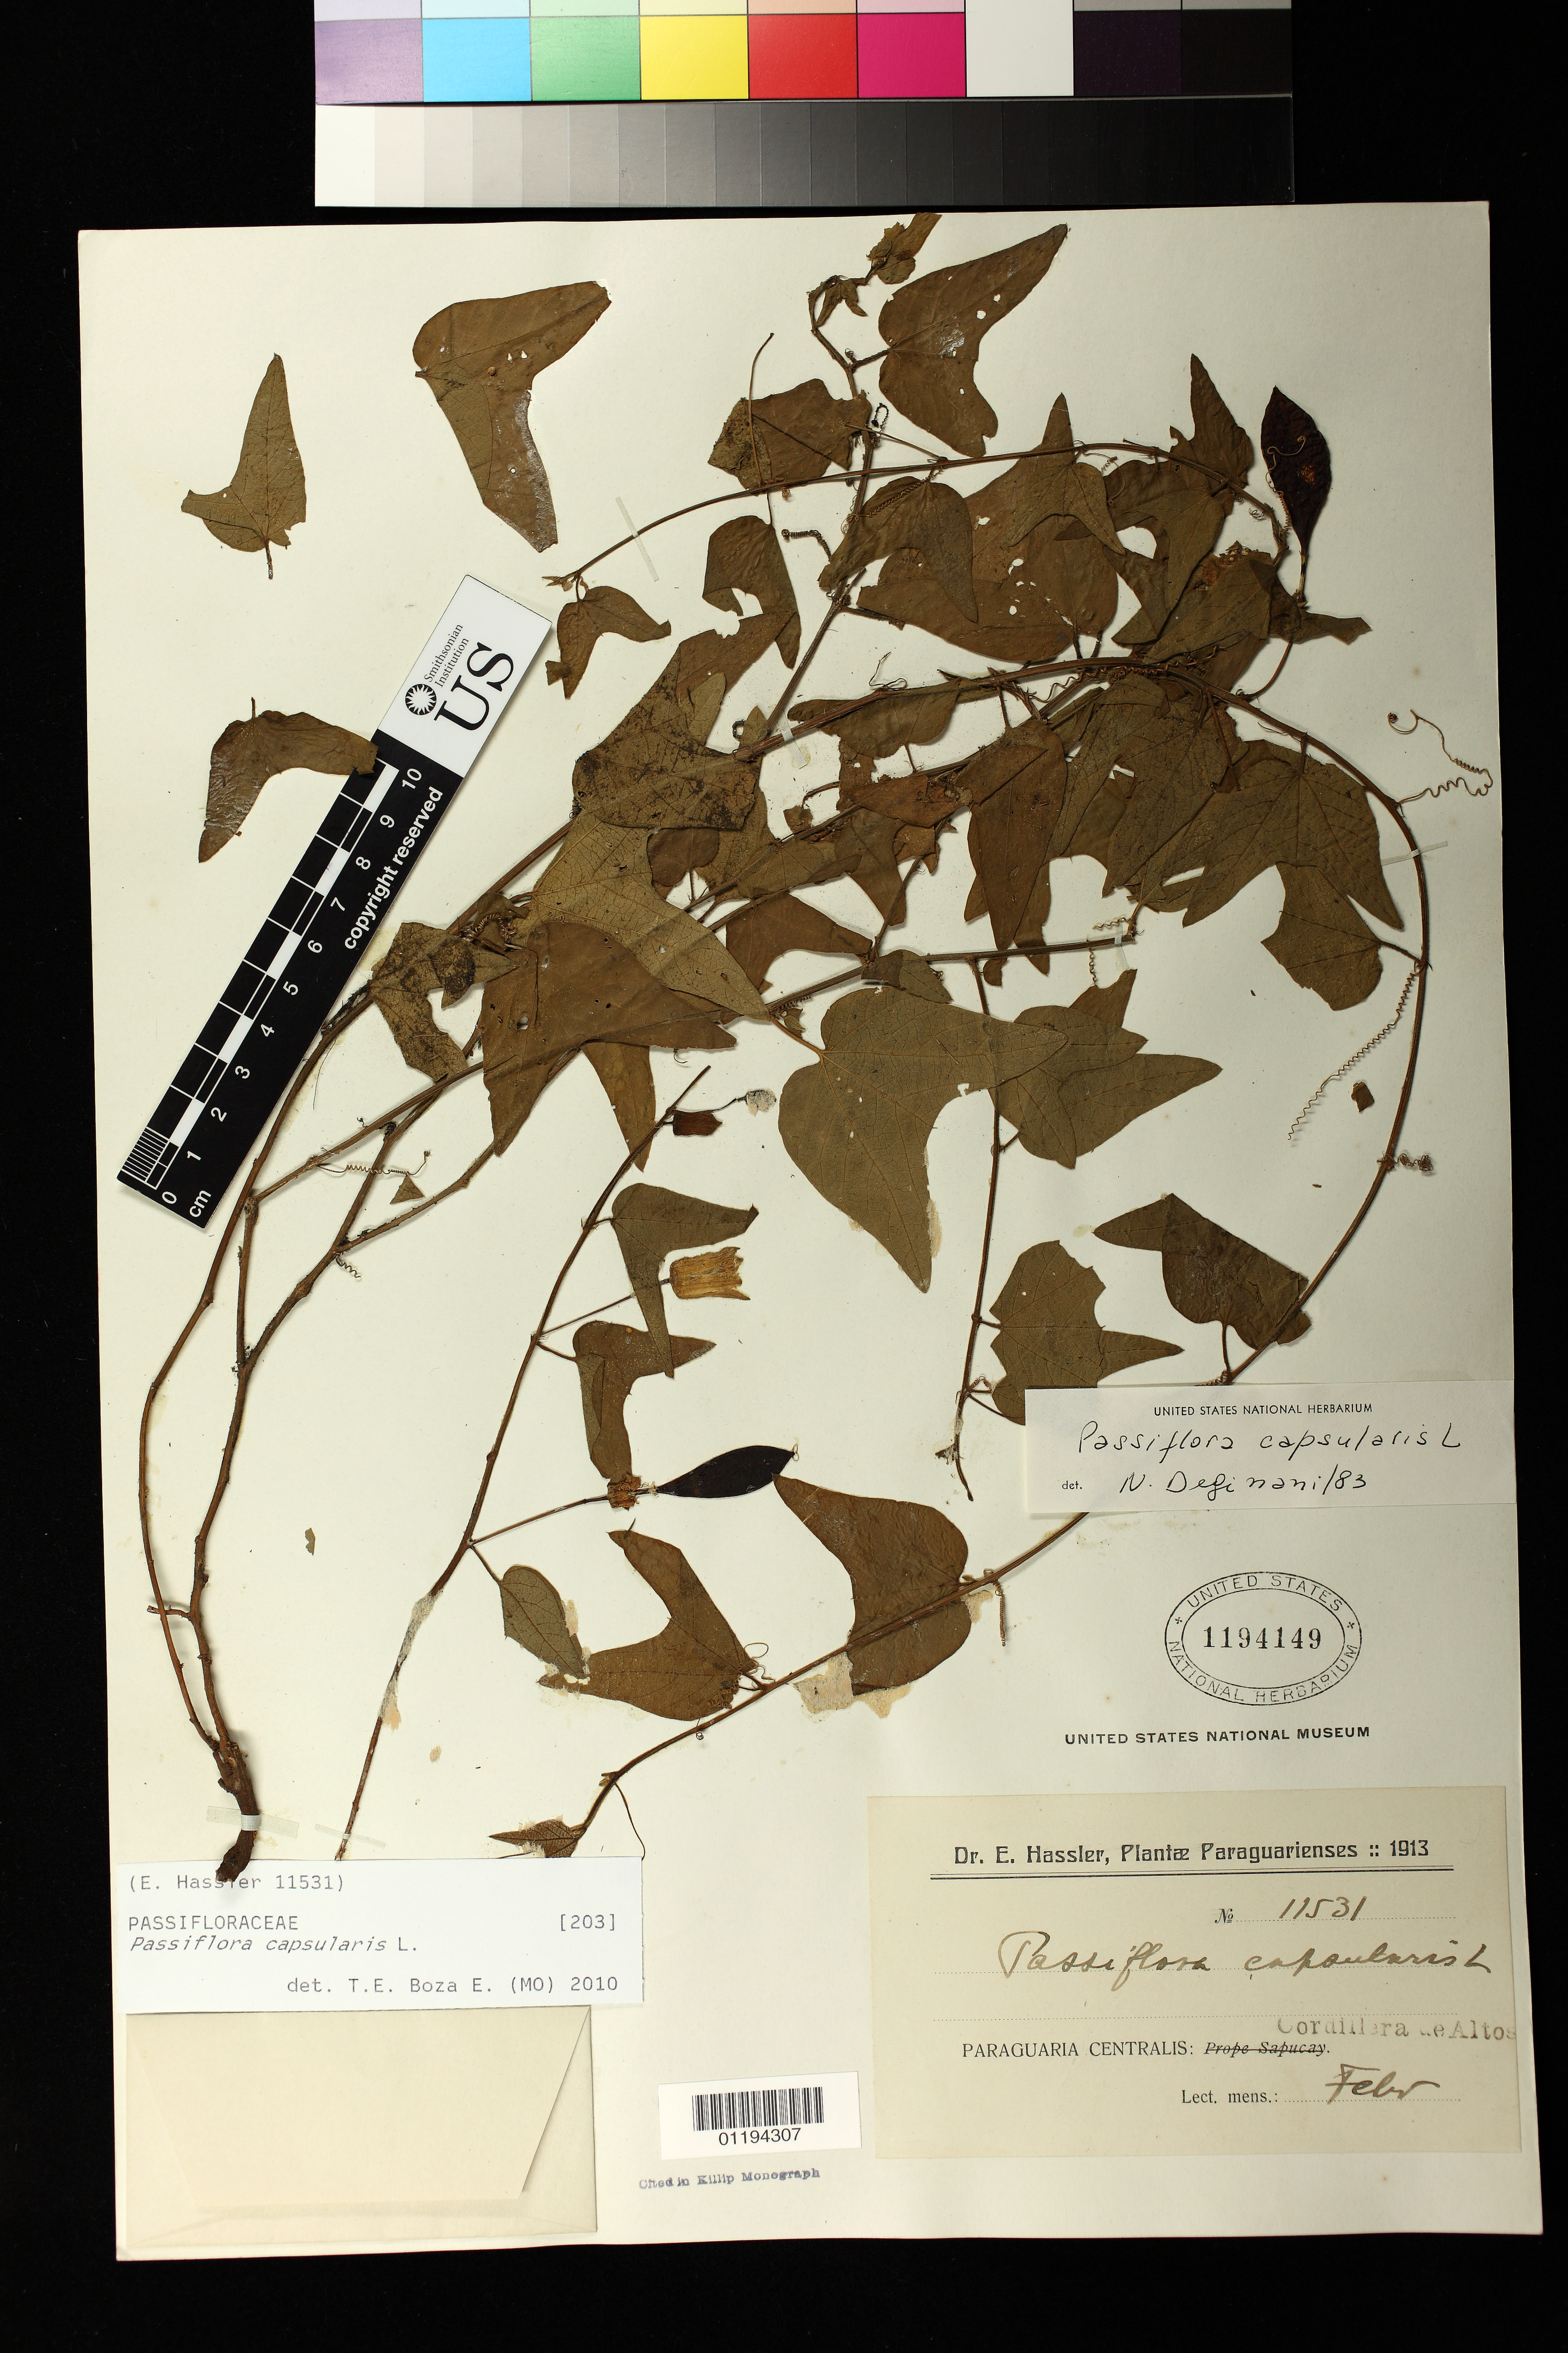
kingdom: Plantae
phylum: Tracheophyta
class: Magnoliopsida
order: Malpighiales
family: Passifloraceae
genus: Passiflora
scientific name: Passiflora capsularis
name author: L.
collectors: E. Hassler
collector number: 11531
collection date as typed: Feb 1913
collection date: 1913-02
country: Paraguay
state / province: Paraguarí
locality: Paraguaria Centralis: Cordillera de Altos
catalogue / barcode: US 1194149